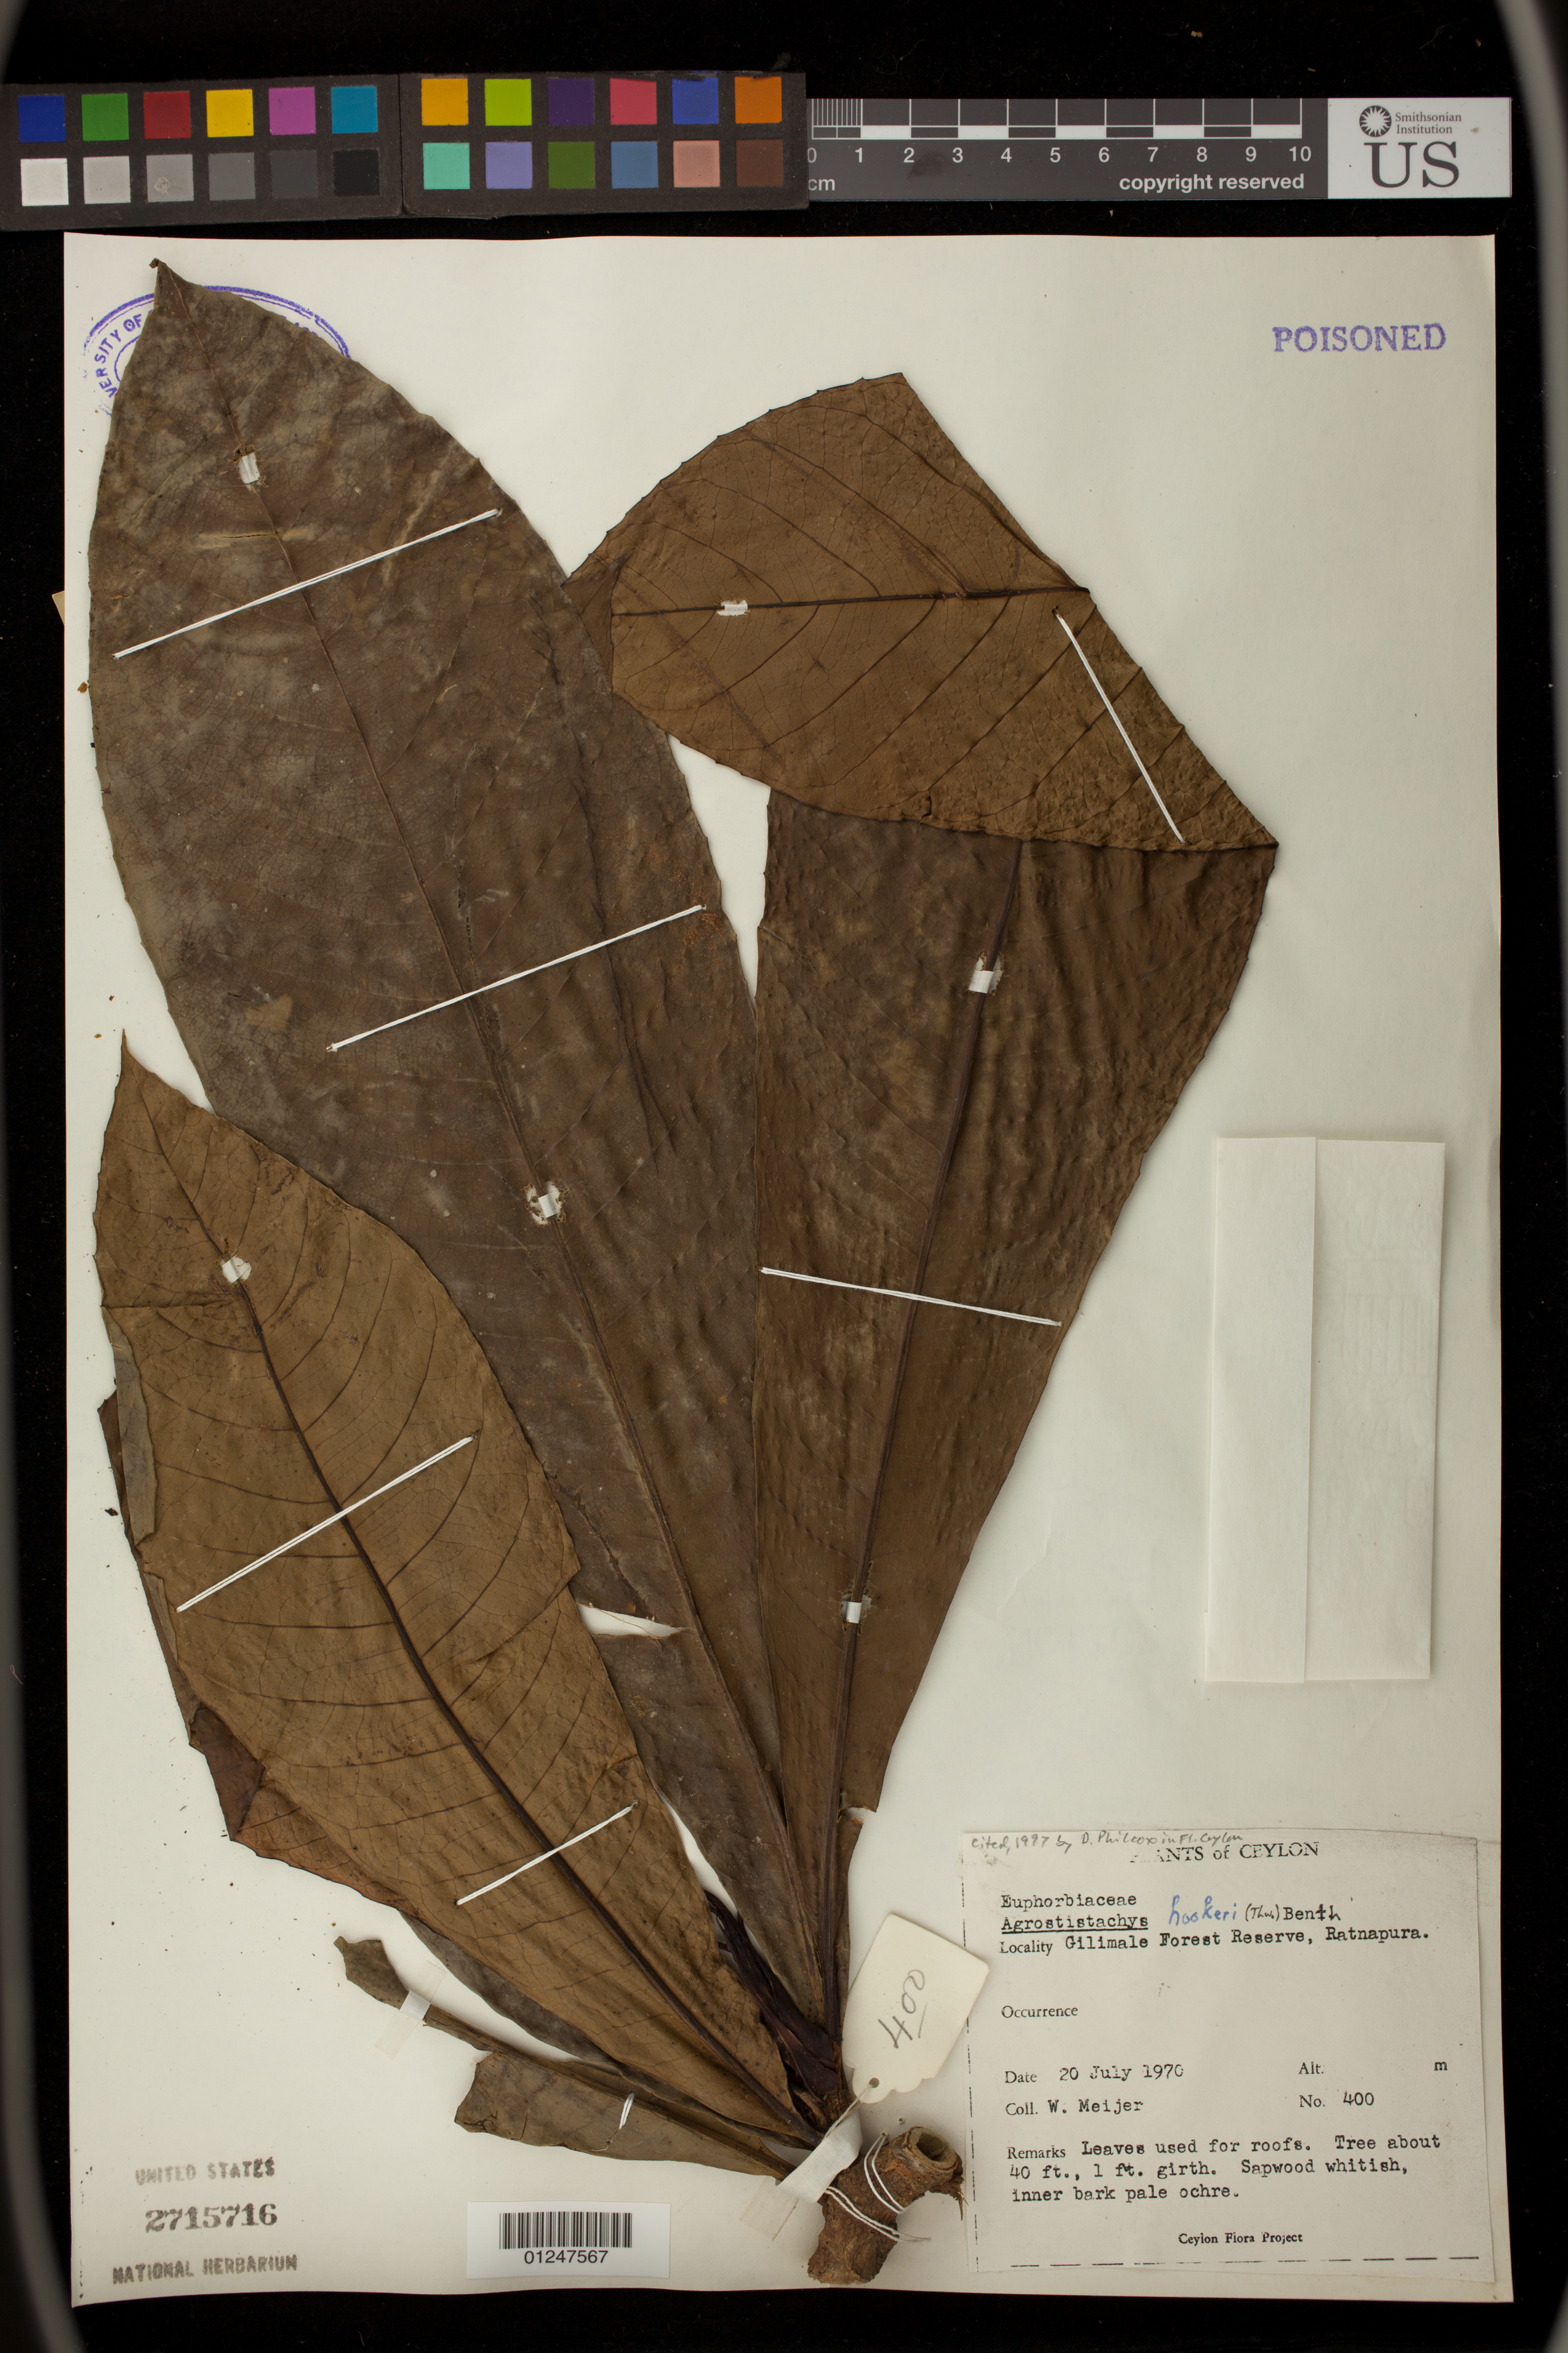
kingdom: Plantae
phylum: Tracheophyta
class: Magnoliopsida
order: Malpighiales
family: Euphorbiaceae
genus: Agrostistachys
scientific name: Agrostistachys hookeri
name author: (Thwaites) Benth. & Hook. f.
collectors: W. Meijer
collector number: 400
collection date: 1970-07-20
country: Sri Lanka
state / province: Sabaragamuwa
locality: Gilimale Forest Reserve, Ratnapura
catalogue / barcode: US 2715716